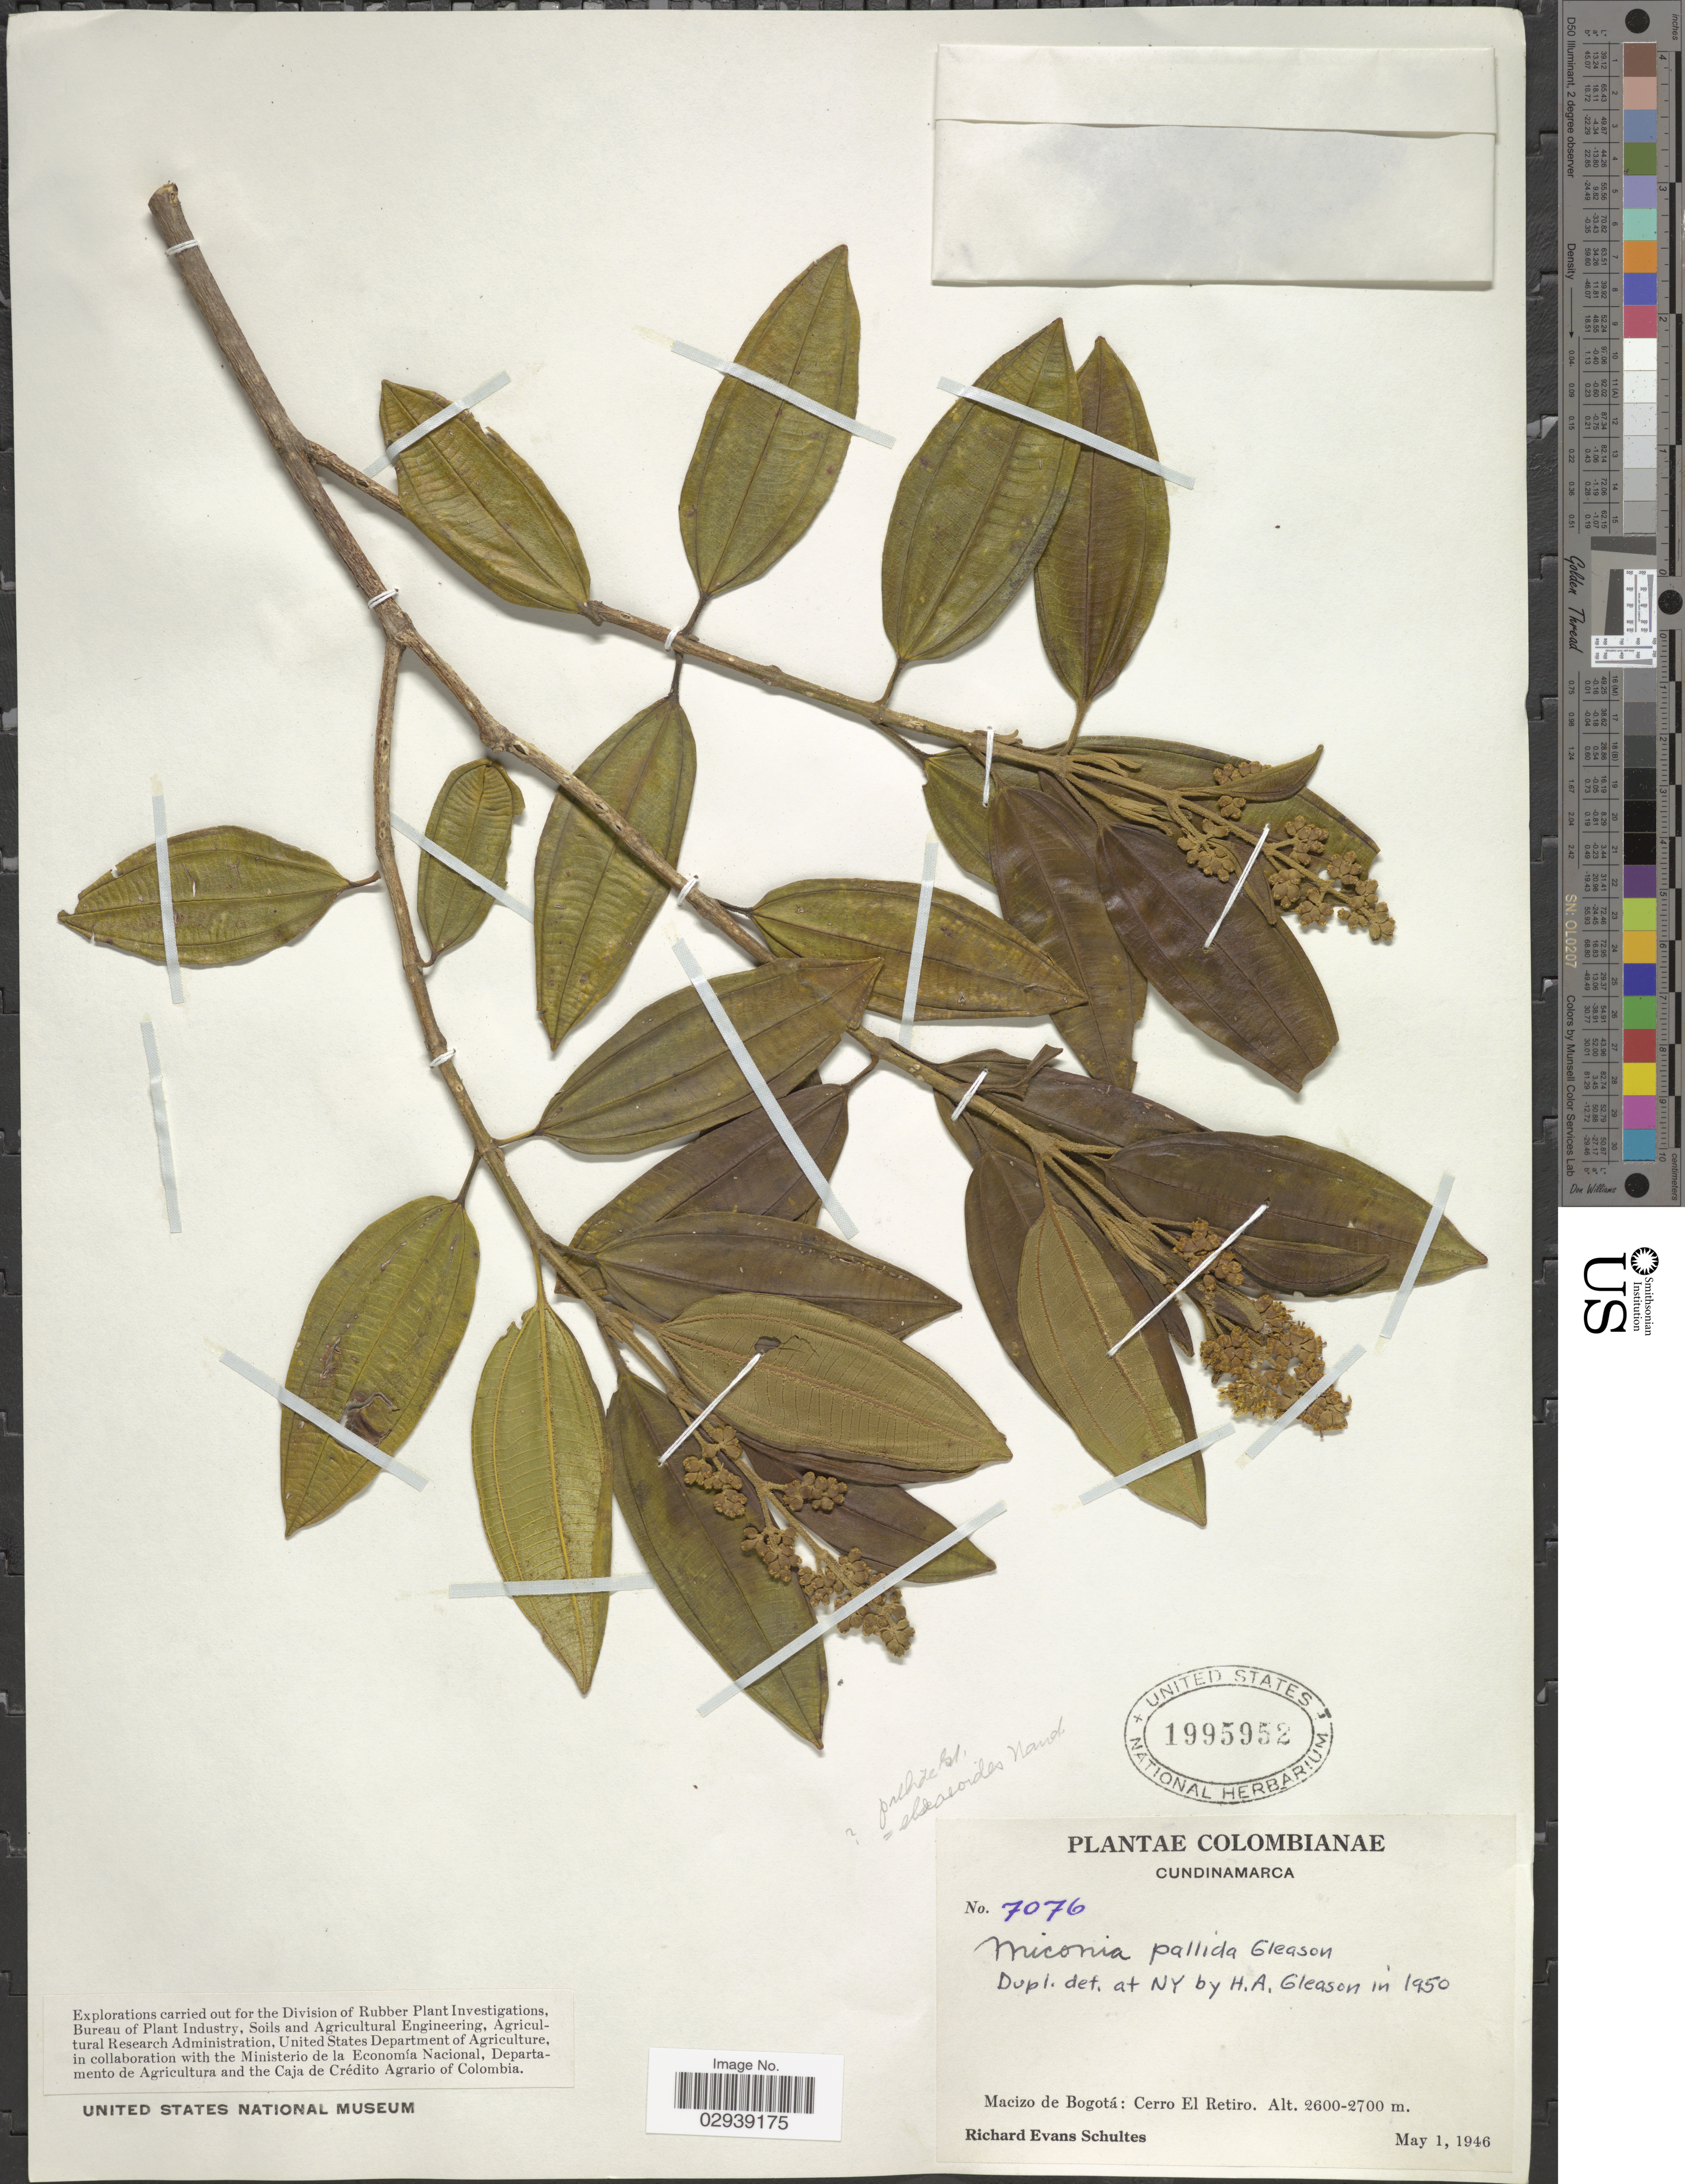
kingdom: Plantae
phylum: Tracheophyta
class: Magnoliopsida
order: Myrtales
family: Melastomataceae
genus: Miconia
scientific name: Miconia elaeoides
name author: Naudin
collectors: R. E. Schultes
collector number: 7076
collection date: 1946-05-01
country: Colombia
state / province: Cundinamarca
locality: Macizo de Bogotá: Cerro El Retiro.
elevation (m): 2600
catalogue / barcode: US 1995952